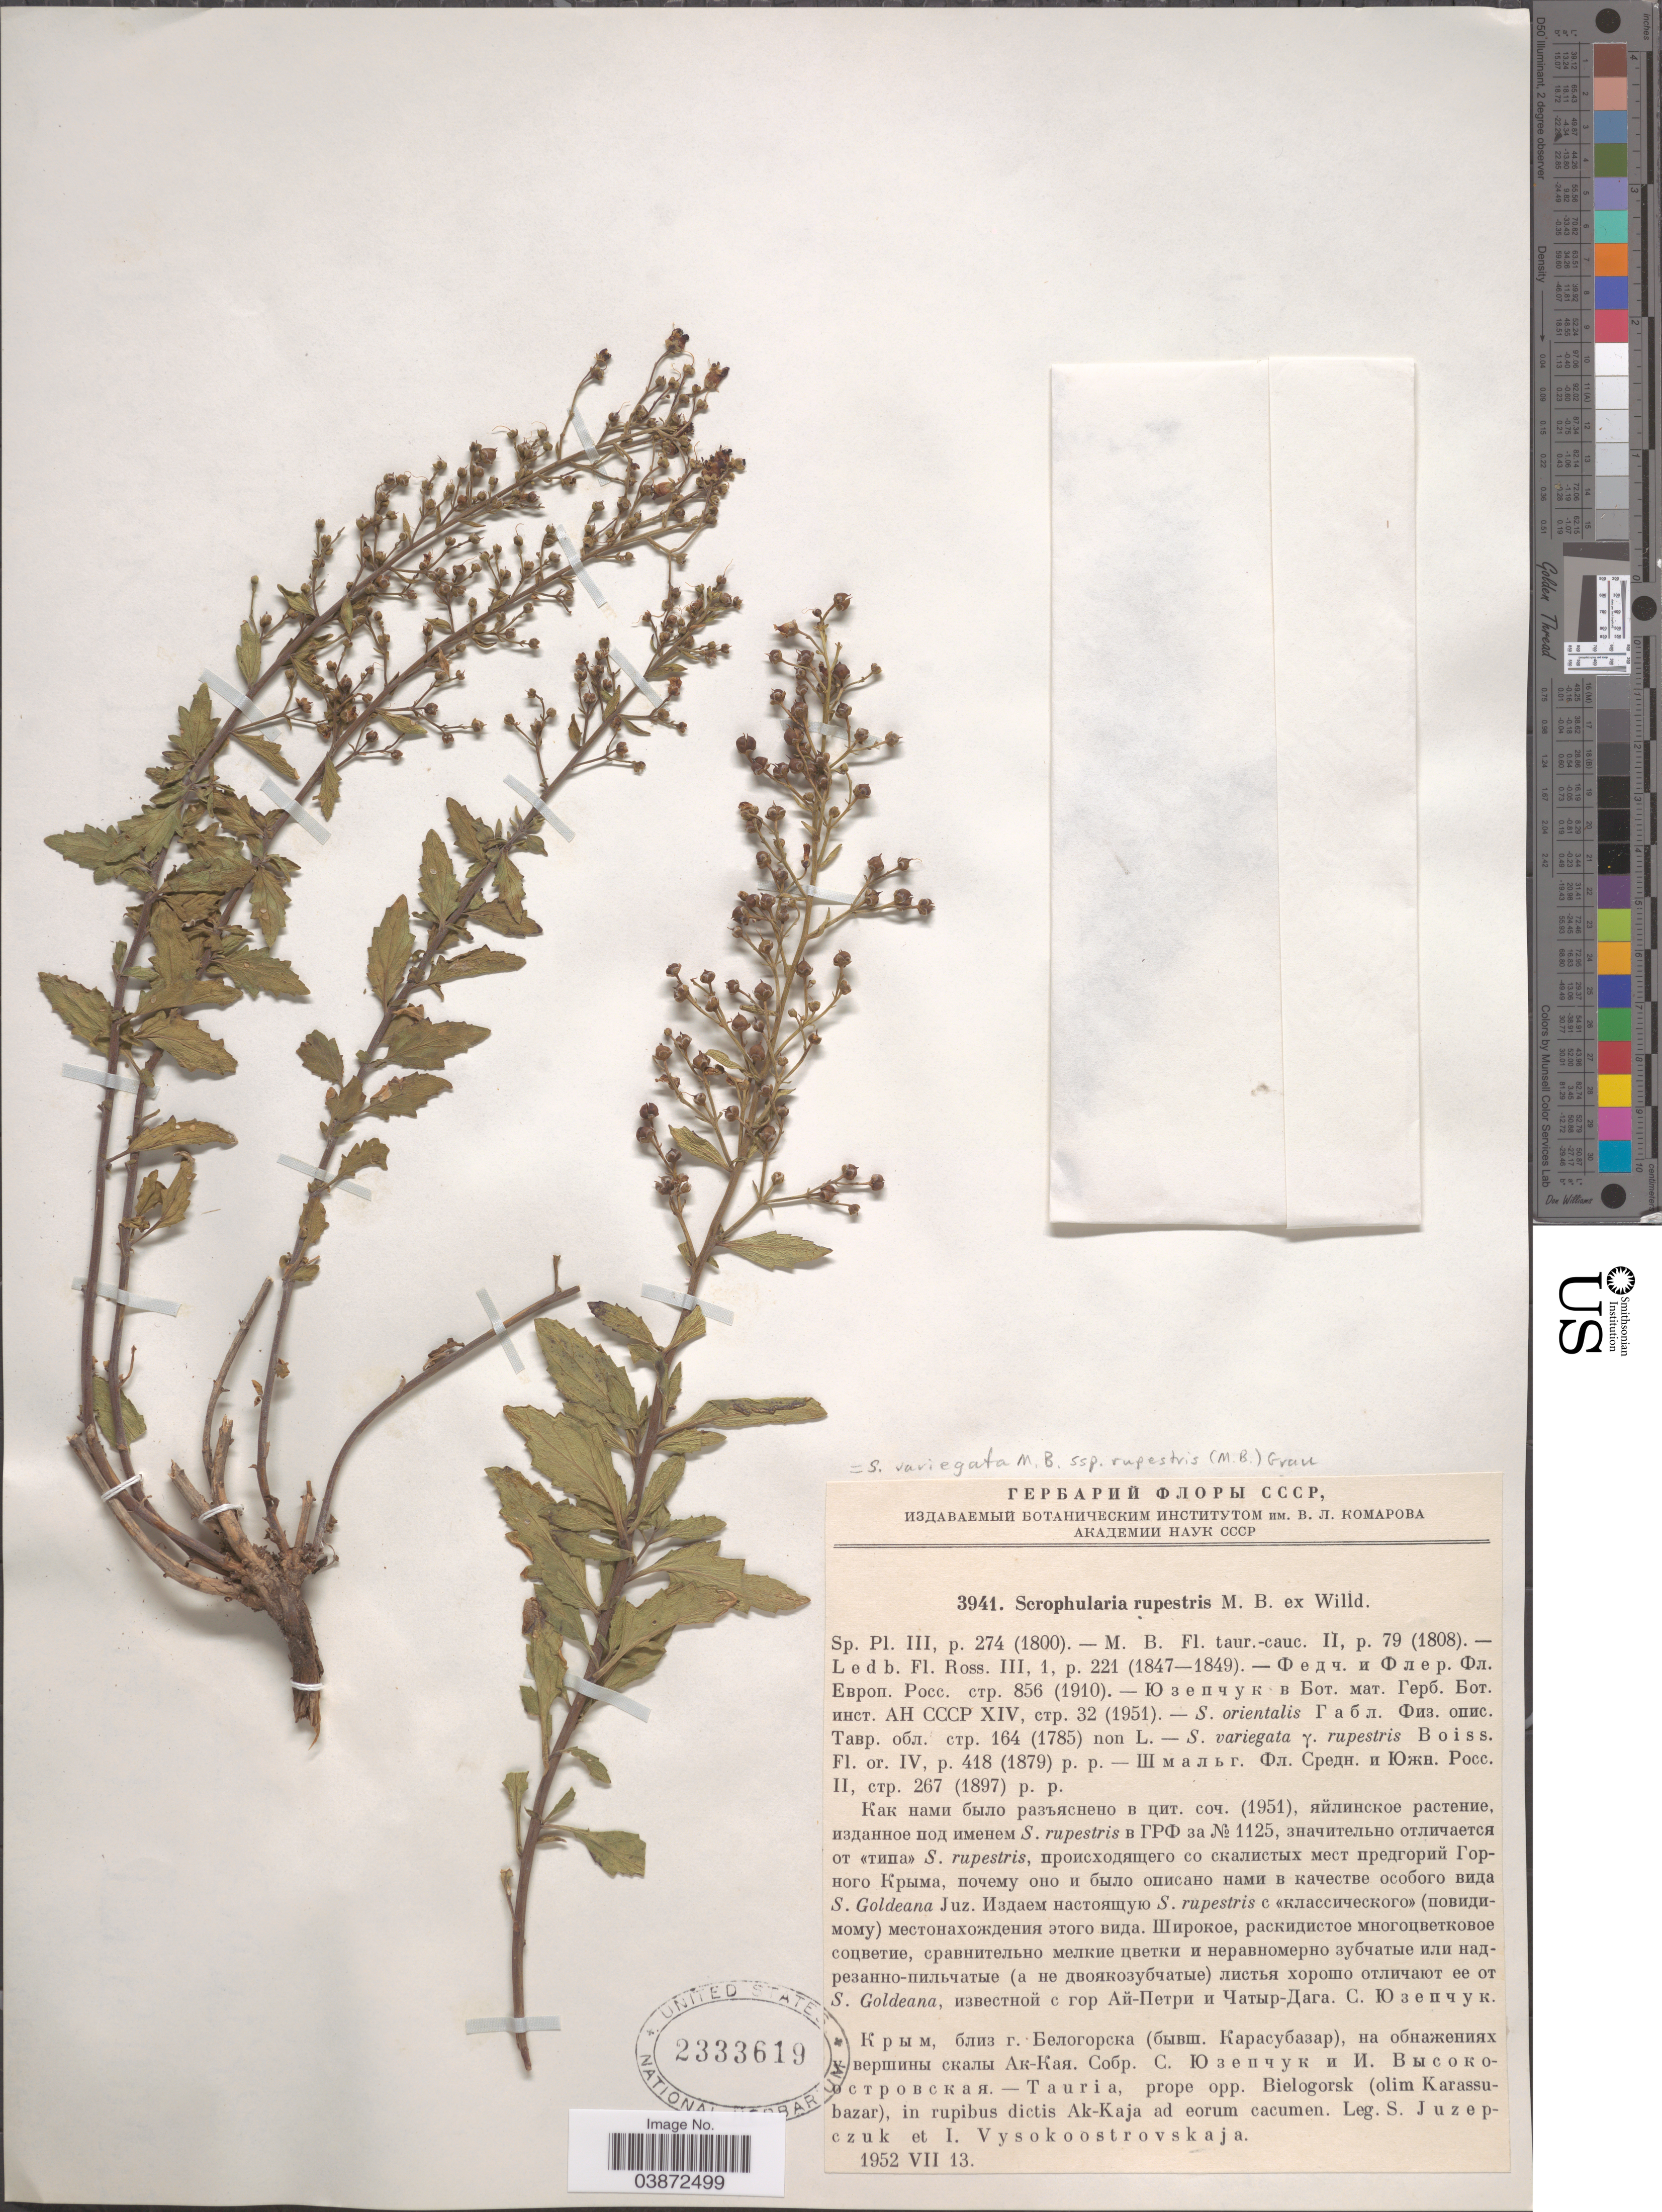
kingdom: Plantae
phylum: Tracheophyta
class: Magnoliopsida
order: Lamiales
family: Scrophulariaceae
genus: Scrophularia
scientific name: Scrophularia variegata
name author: M. Bieb.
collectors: S. V. Juzepczuk & I. Vysokoostrovskaja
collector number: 3941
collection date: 1952-07-13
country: Ukraine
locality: Tauria, prope opp. Bielogorsk (olim Karassumbazar), in rupibus dictis Ak-Kaja ad eorum cacumen.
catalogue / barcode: US 2333619